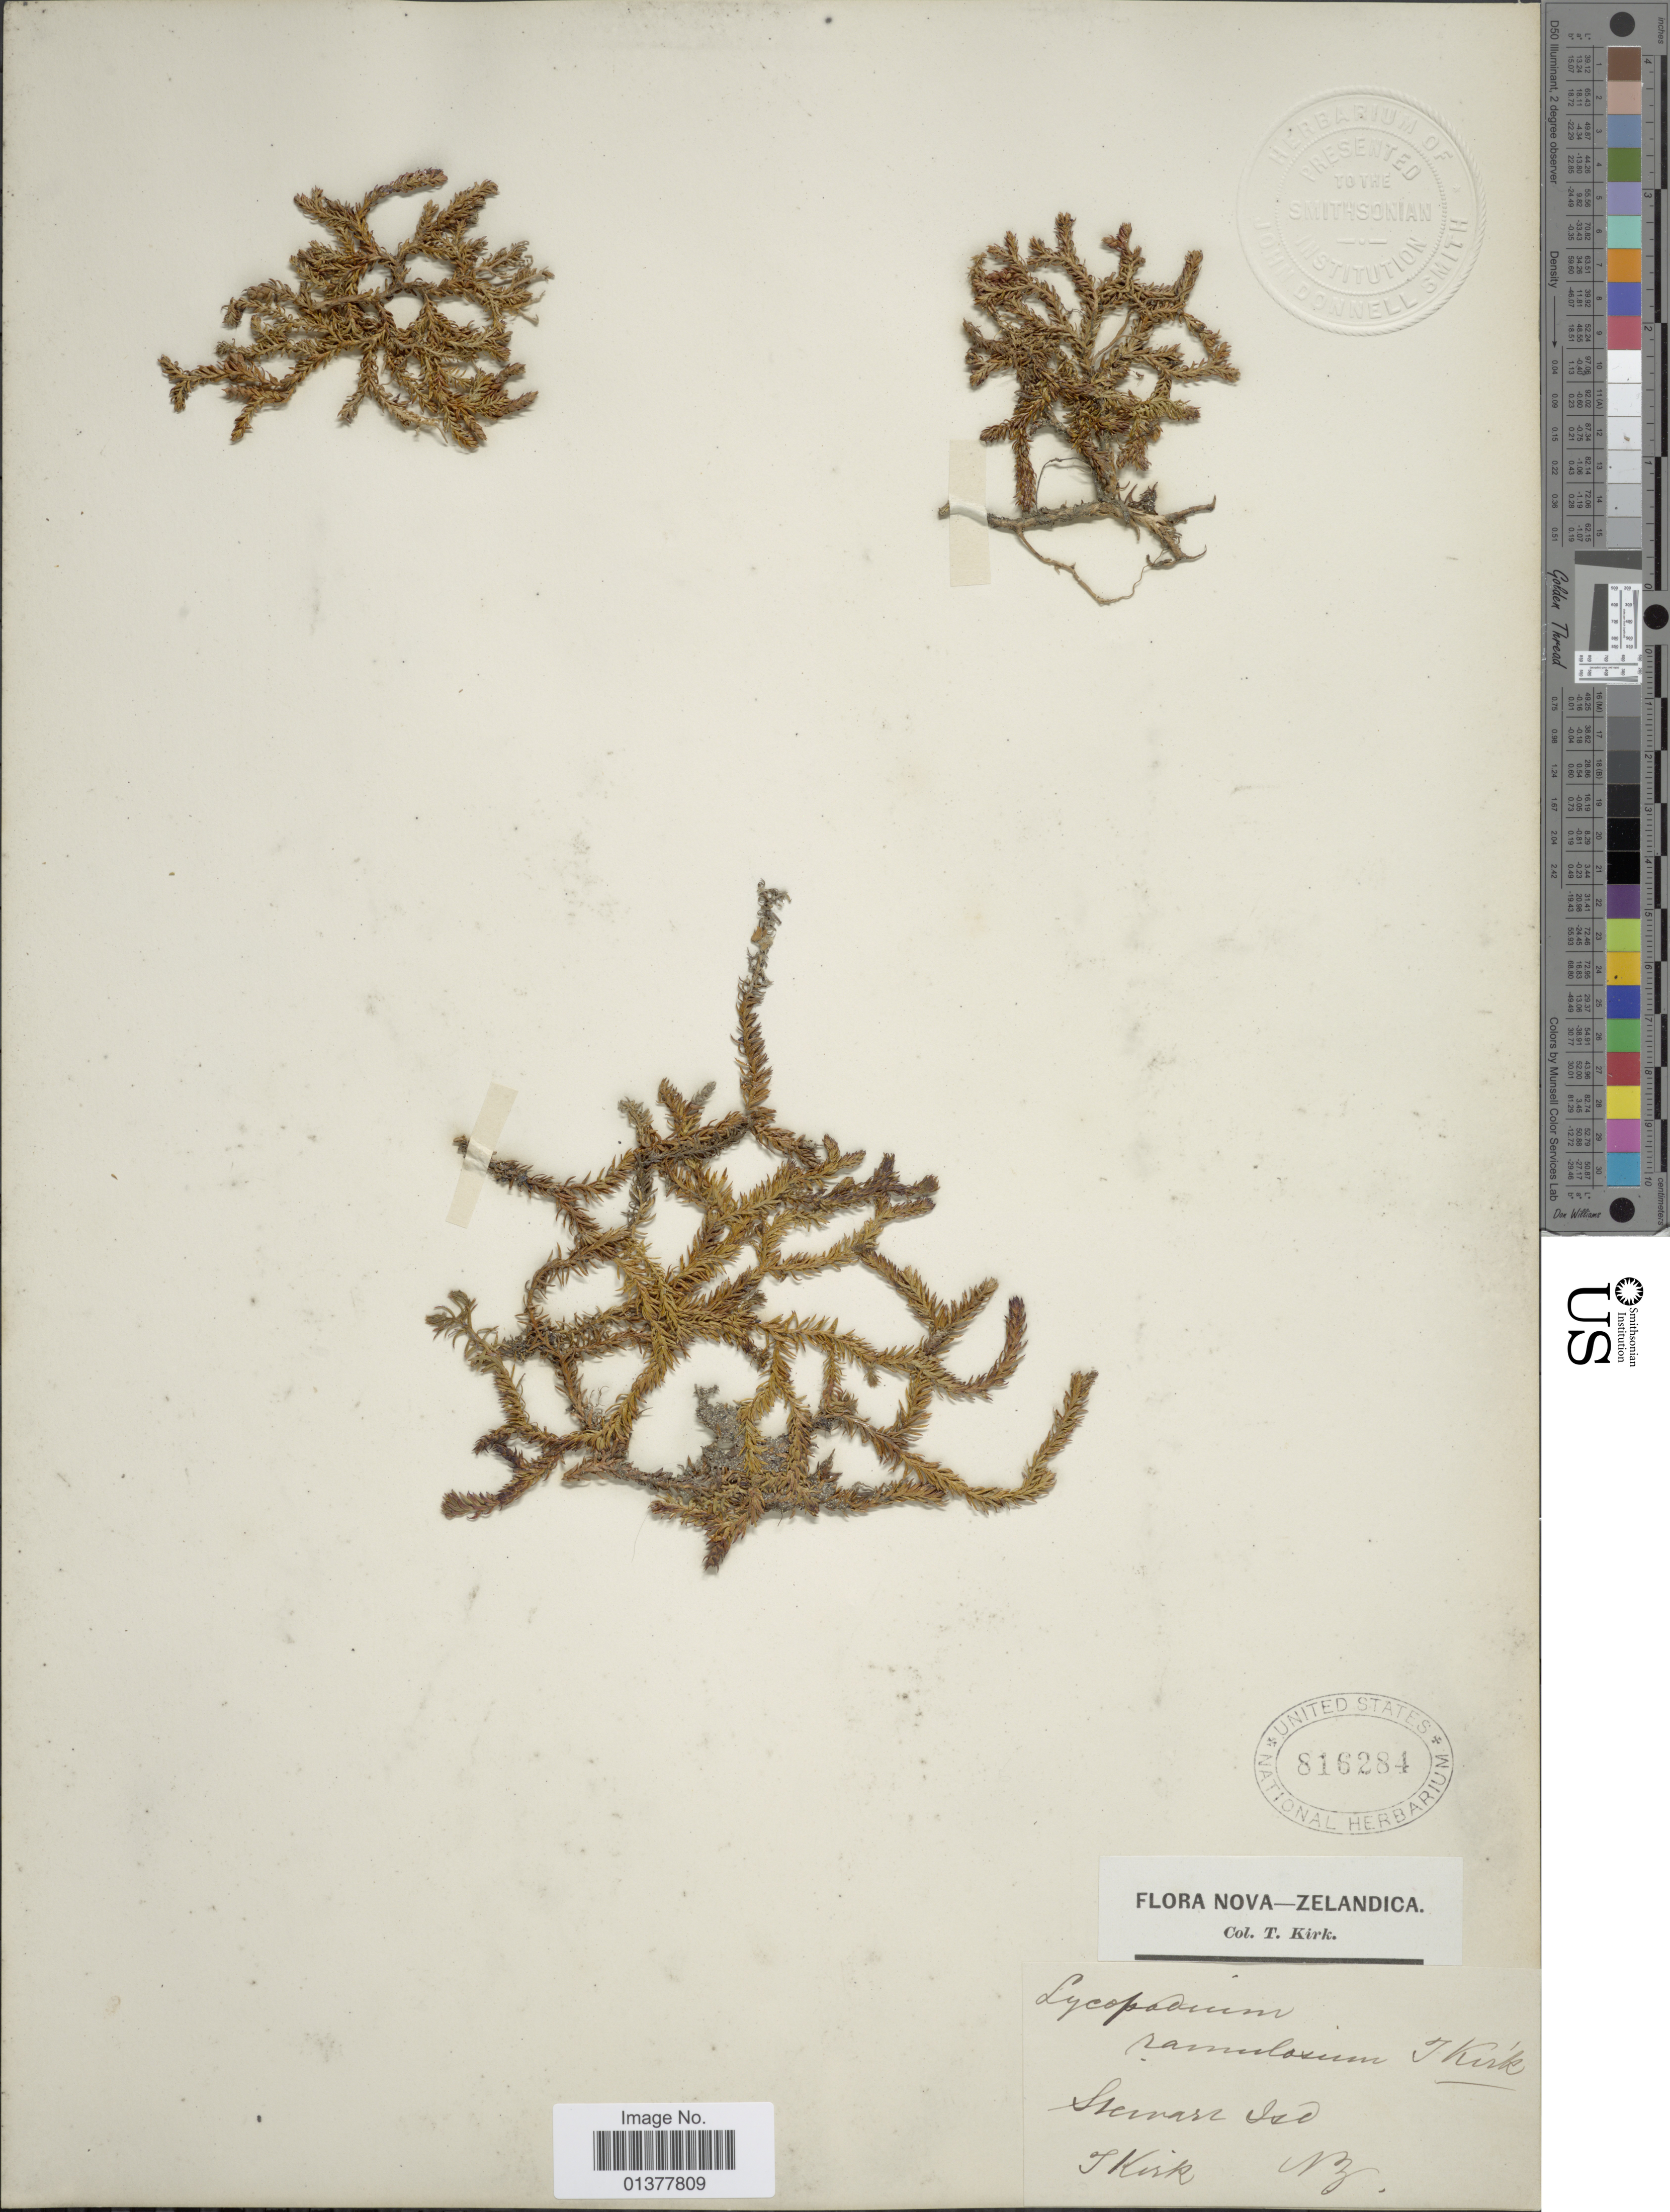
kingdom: Plantae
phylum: Tracheophyta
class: Lycopodiopsida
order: Lycopodiales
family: Lycopodiaceae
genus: Austrolycopodium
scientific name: Austrolycopodium magellanicum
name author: (P. Beauv.) Holub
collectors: T. Kirk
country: New Zealand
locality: Stewart Isl.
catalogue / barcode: US 816284